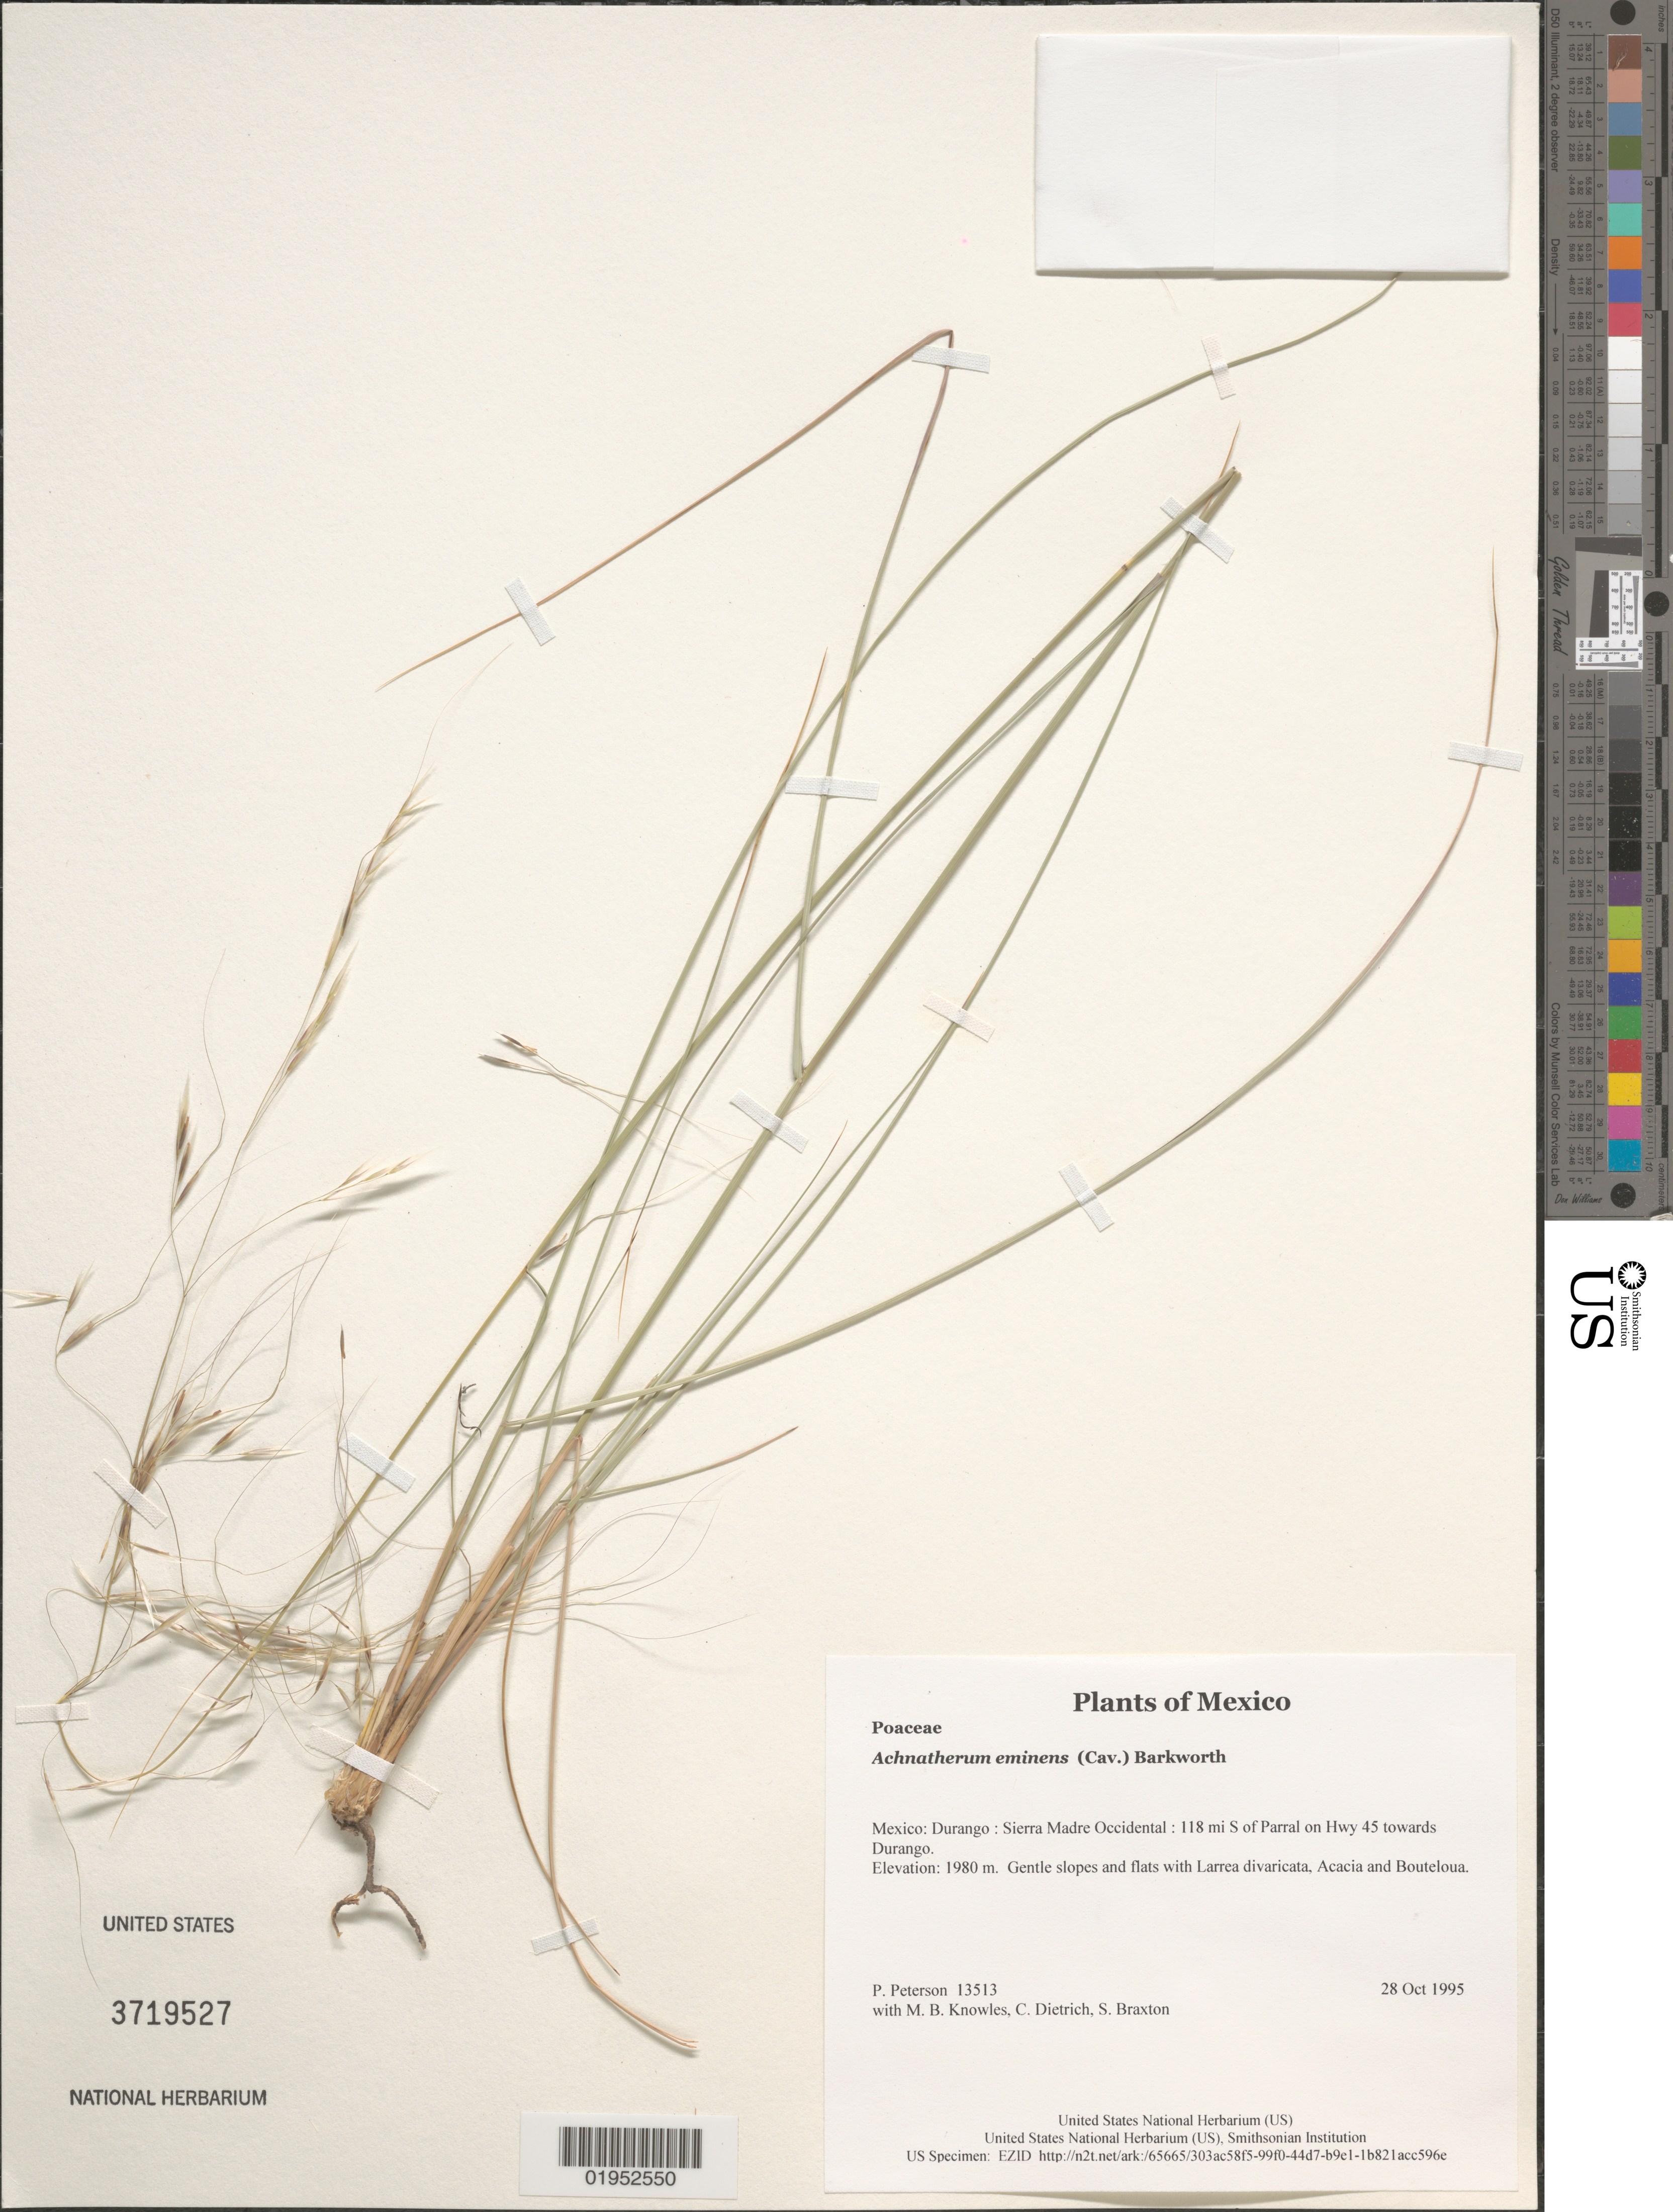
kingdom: Plantae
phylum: Tracheophyta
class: Liliopsida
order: Poales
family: Poaceae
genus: Achnatherum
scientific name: Achnatherum eminens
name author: (Cav.) Barkworth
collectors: P. M. Peterson, M. B. Knowles, C. Dietrich & S. Braxton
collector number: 13513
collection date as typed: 28 Oct 1995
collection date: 1995-10-28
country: Mexico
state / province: Durango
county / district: Sierra Madre Occidental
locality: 118 mi S of Parral on Hwy 45 towards Durango.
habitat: Gentle slopes and flats with Larrea divaricata, Acacia and Bouteloua.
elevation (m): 1980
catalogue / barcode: US 3719527